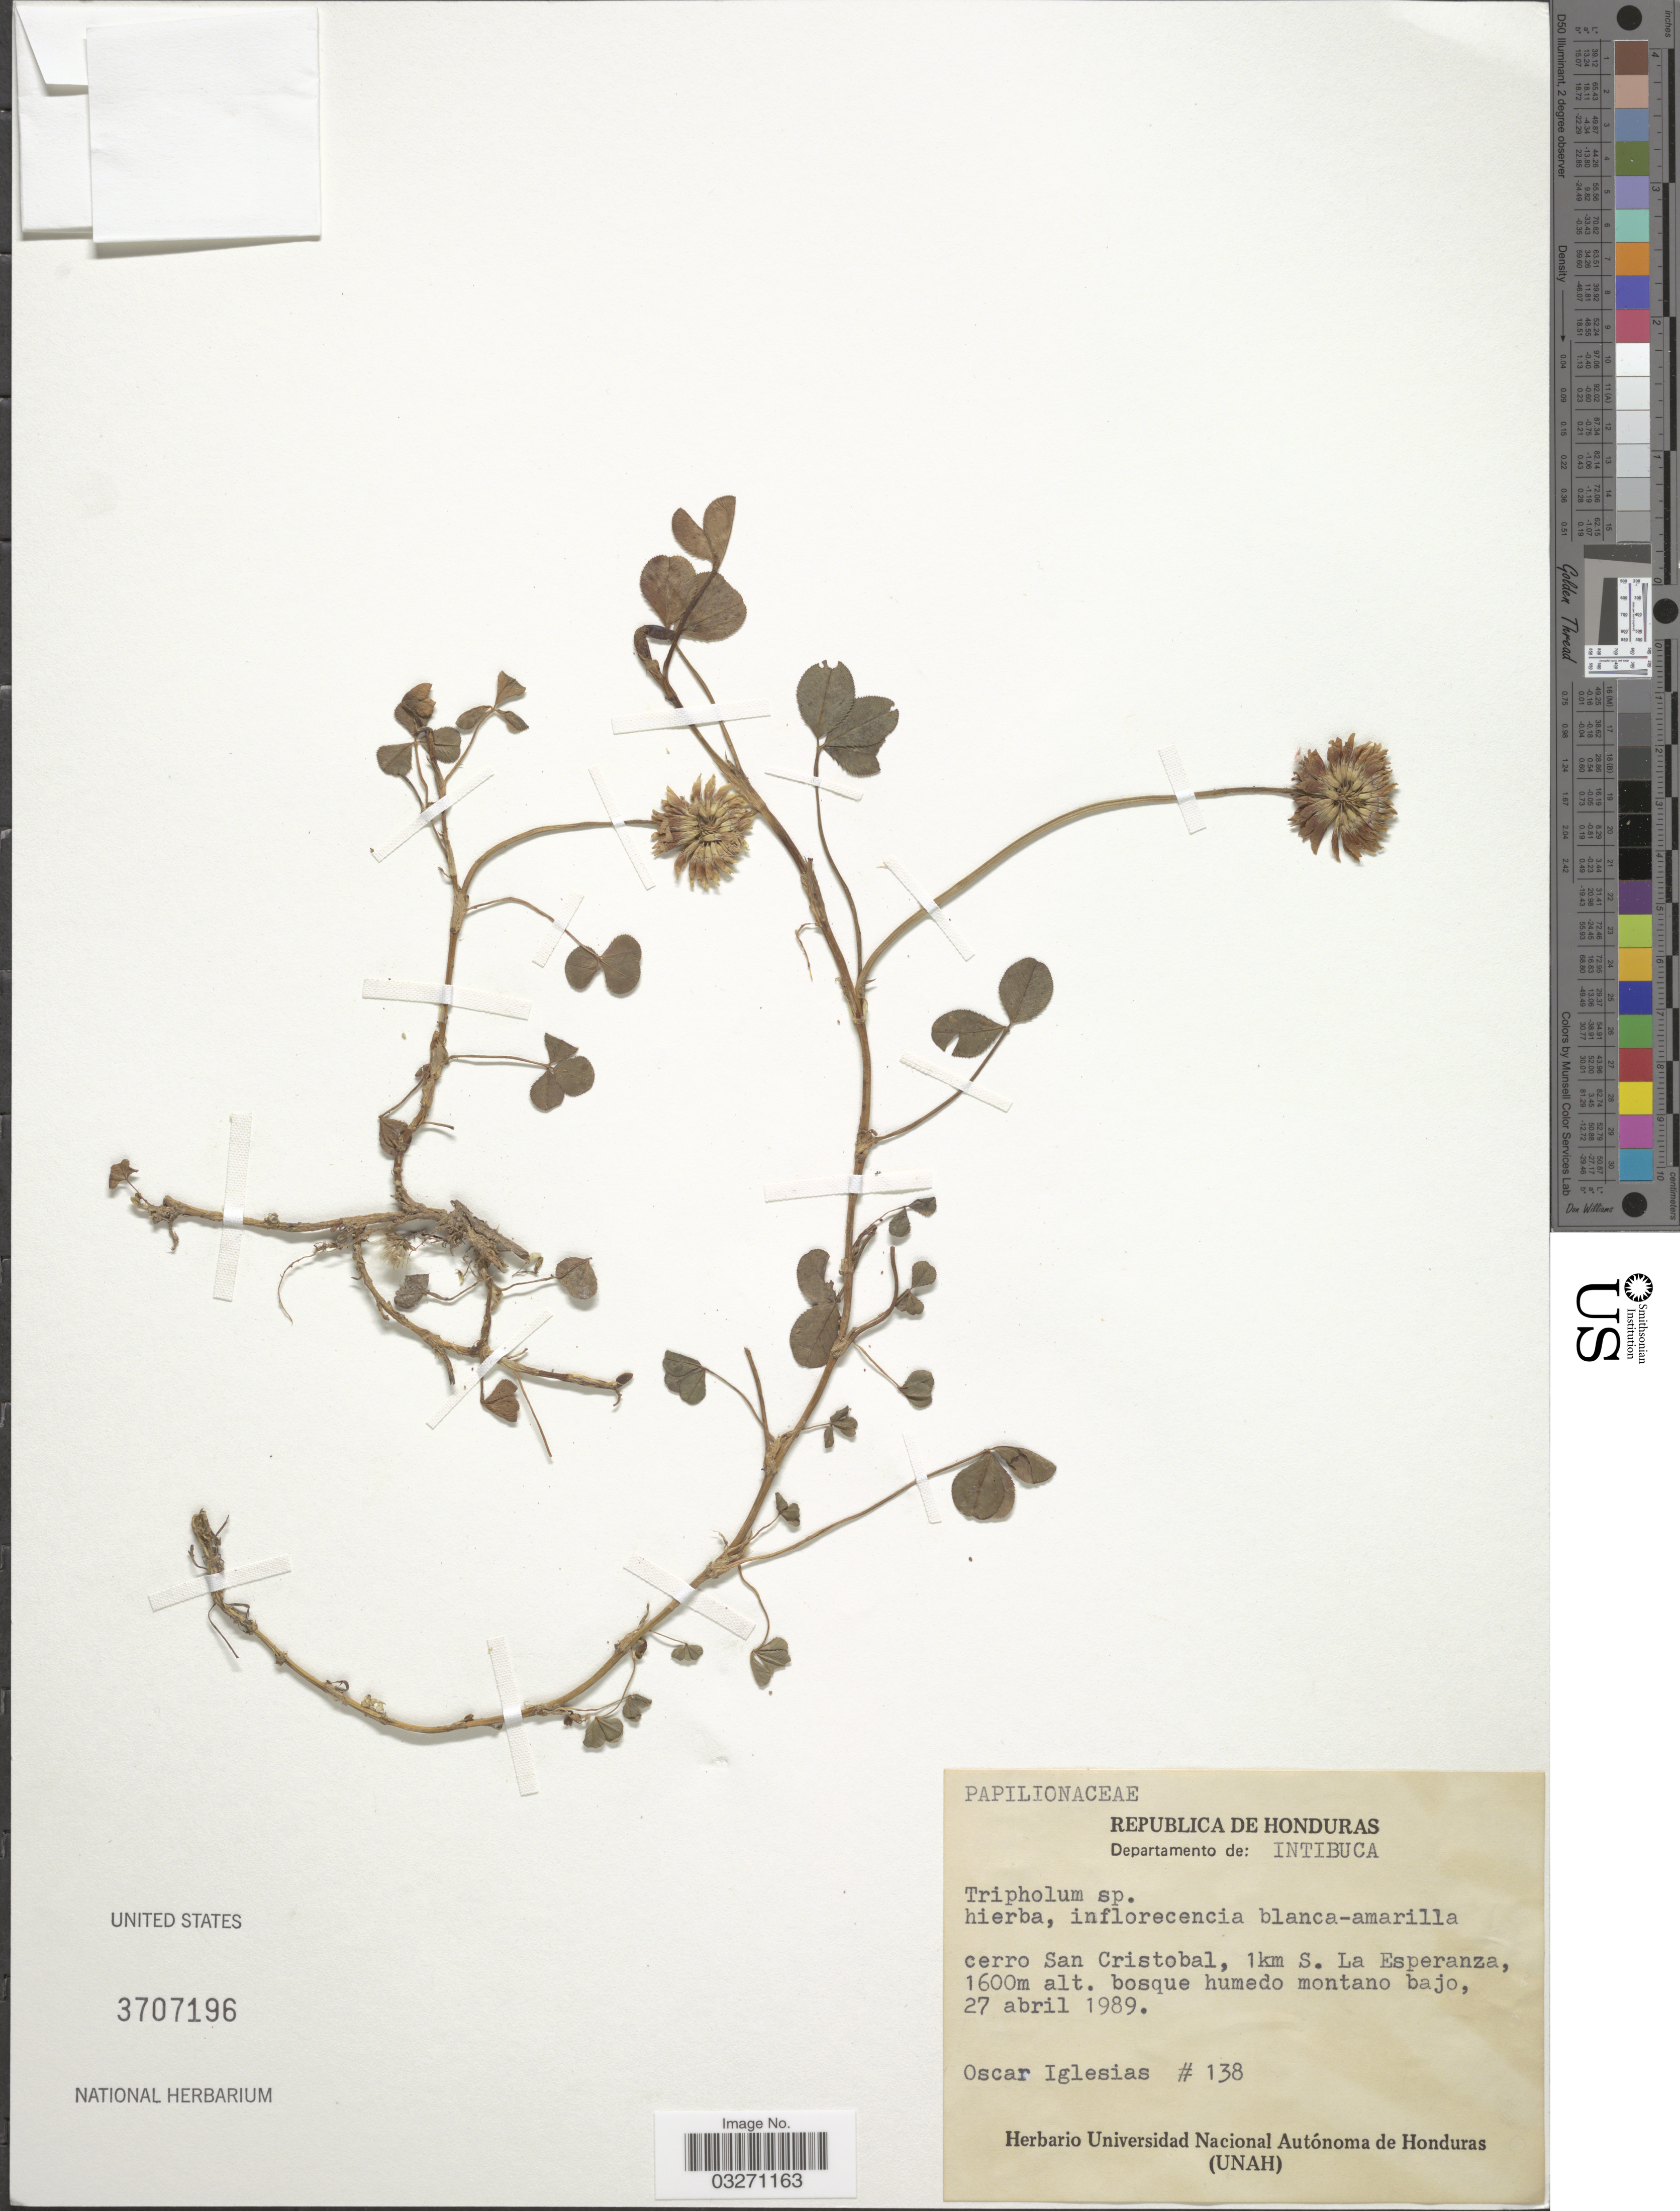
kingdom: Plantae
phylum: Tracheophyta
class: Magnoliopsida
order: Fabales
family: Fabaceae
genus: Trifolium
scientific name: Trifolium sp.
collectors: O. Iglesias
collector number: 138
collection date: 1989-04-27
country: Honduras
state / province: Intibuca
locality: Departamento de: Intibuca, cerro San Cristobal, 1km S. La Esperanza.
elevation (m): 1600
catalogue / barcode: US 3707196